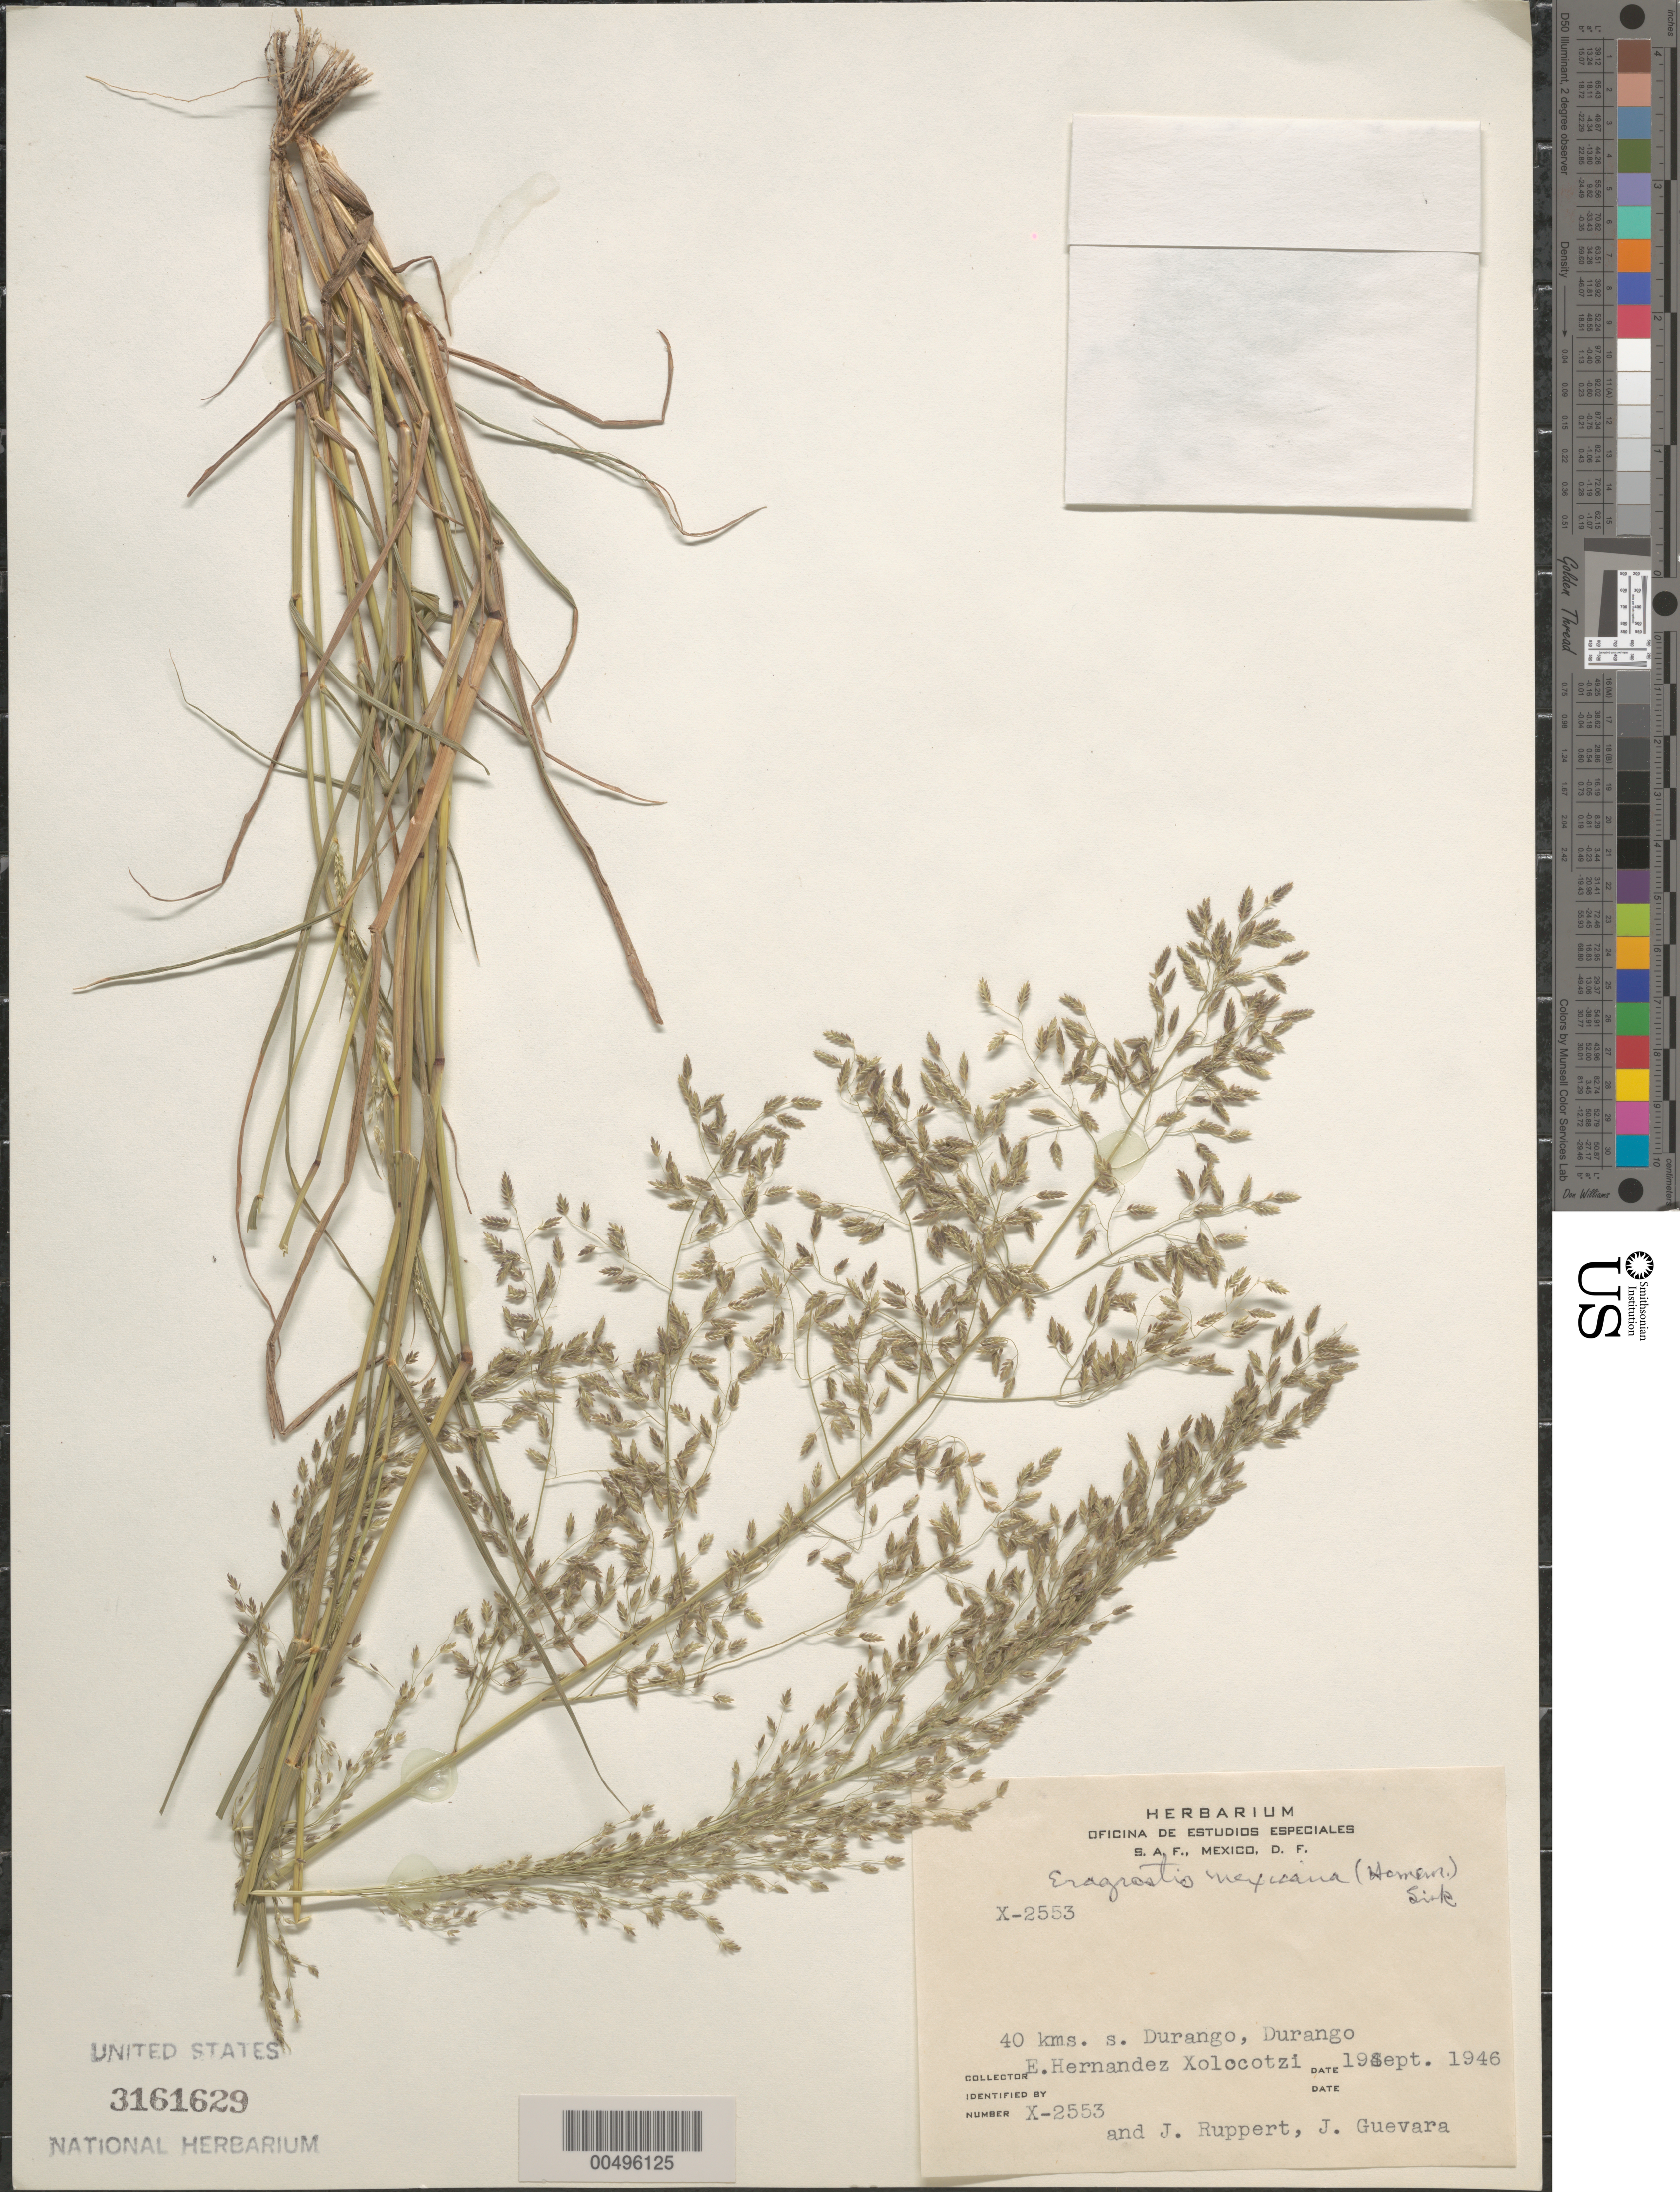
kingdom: Plantae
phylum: Tracheophyta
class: Liliopsida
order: Poales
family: Poaceae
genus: Eragrostis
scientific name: Eragrostis mexicana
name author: (Hornem.) Link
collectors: E. I. Hernández-X., J. Ruppert & J. Guevara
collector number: X-2553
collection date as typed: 19 Sep 1946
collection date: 1946-09-19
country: Mexico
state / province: Durango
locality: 40 km S of Durango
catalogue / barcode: US 3161629